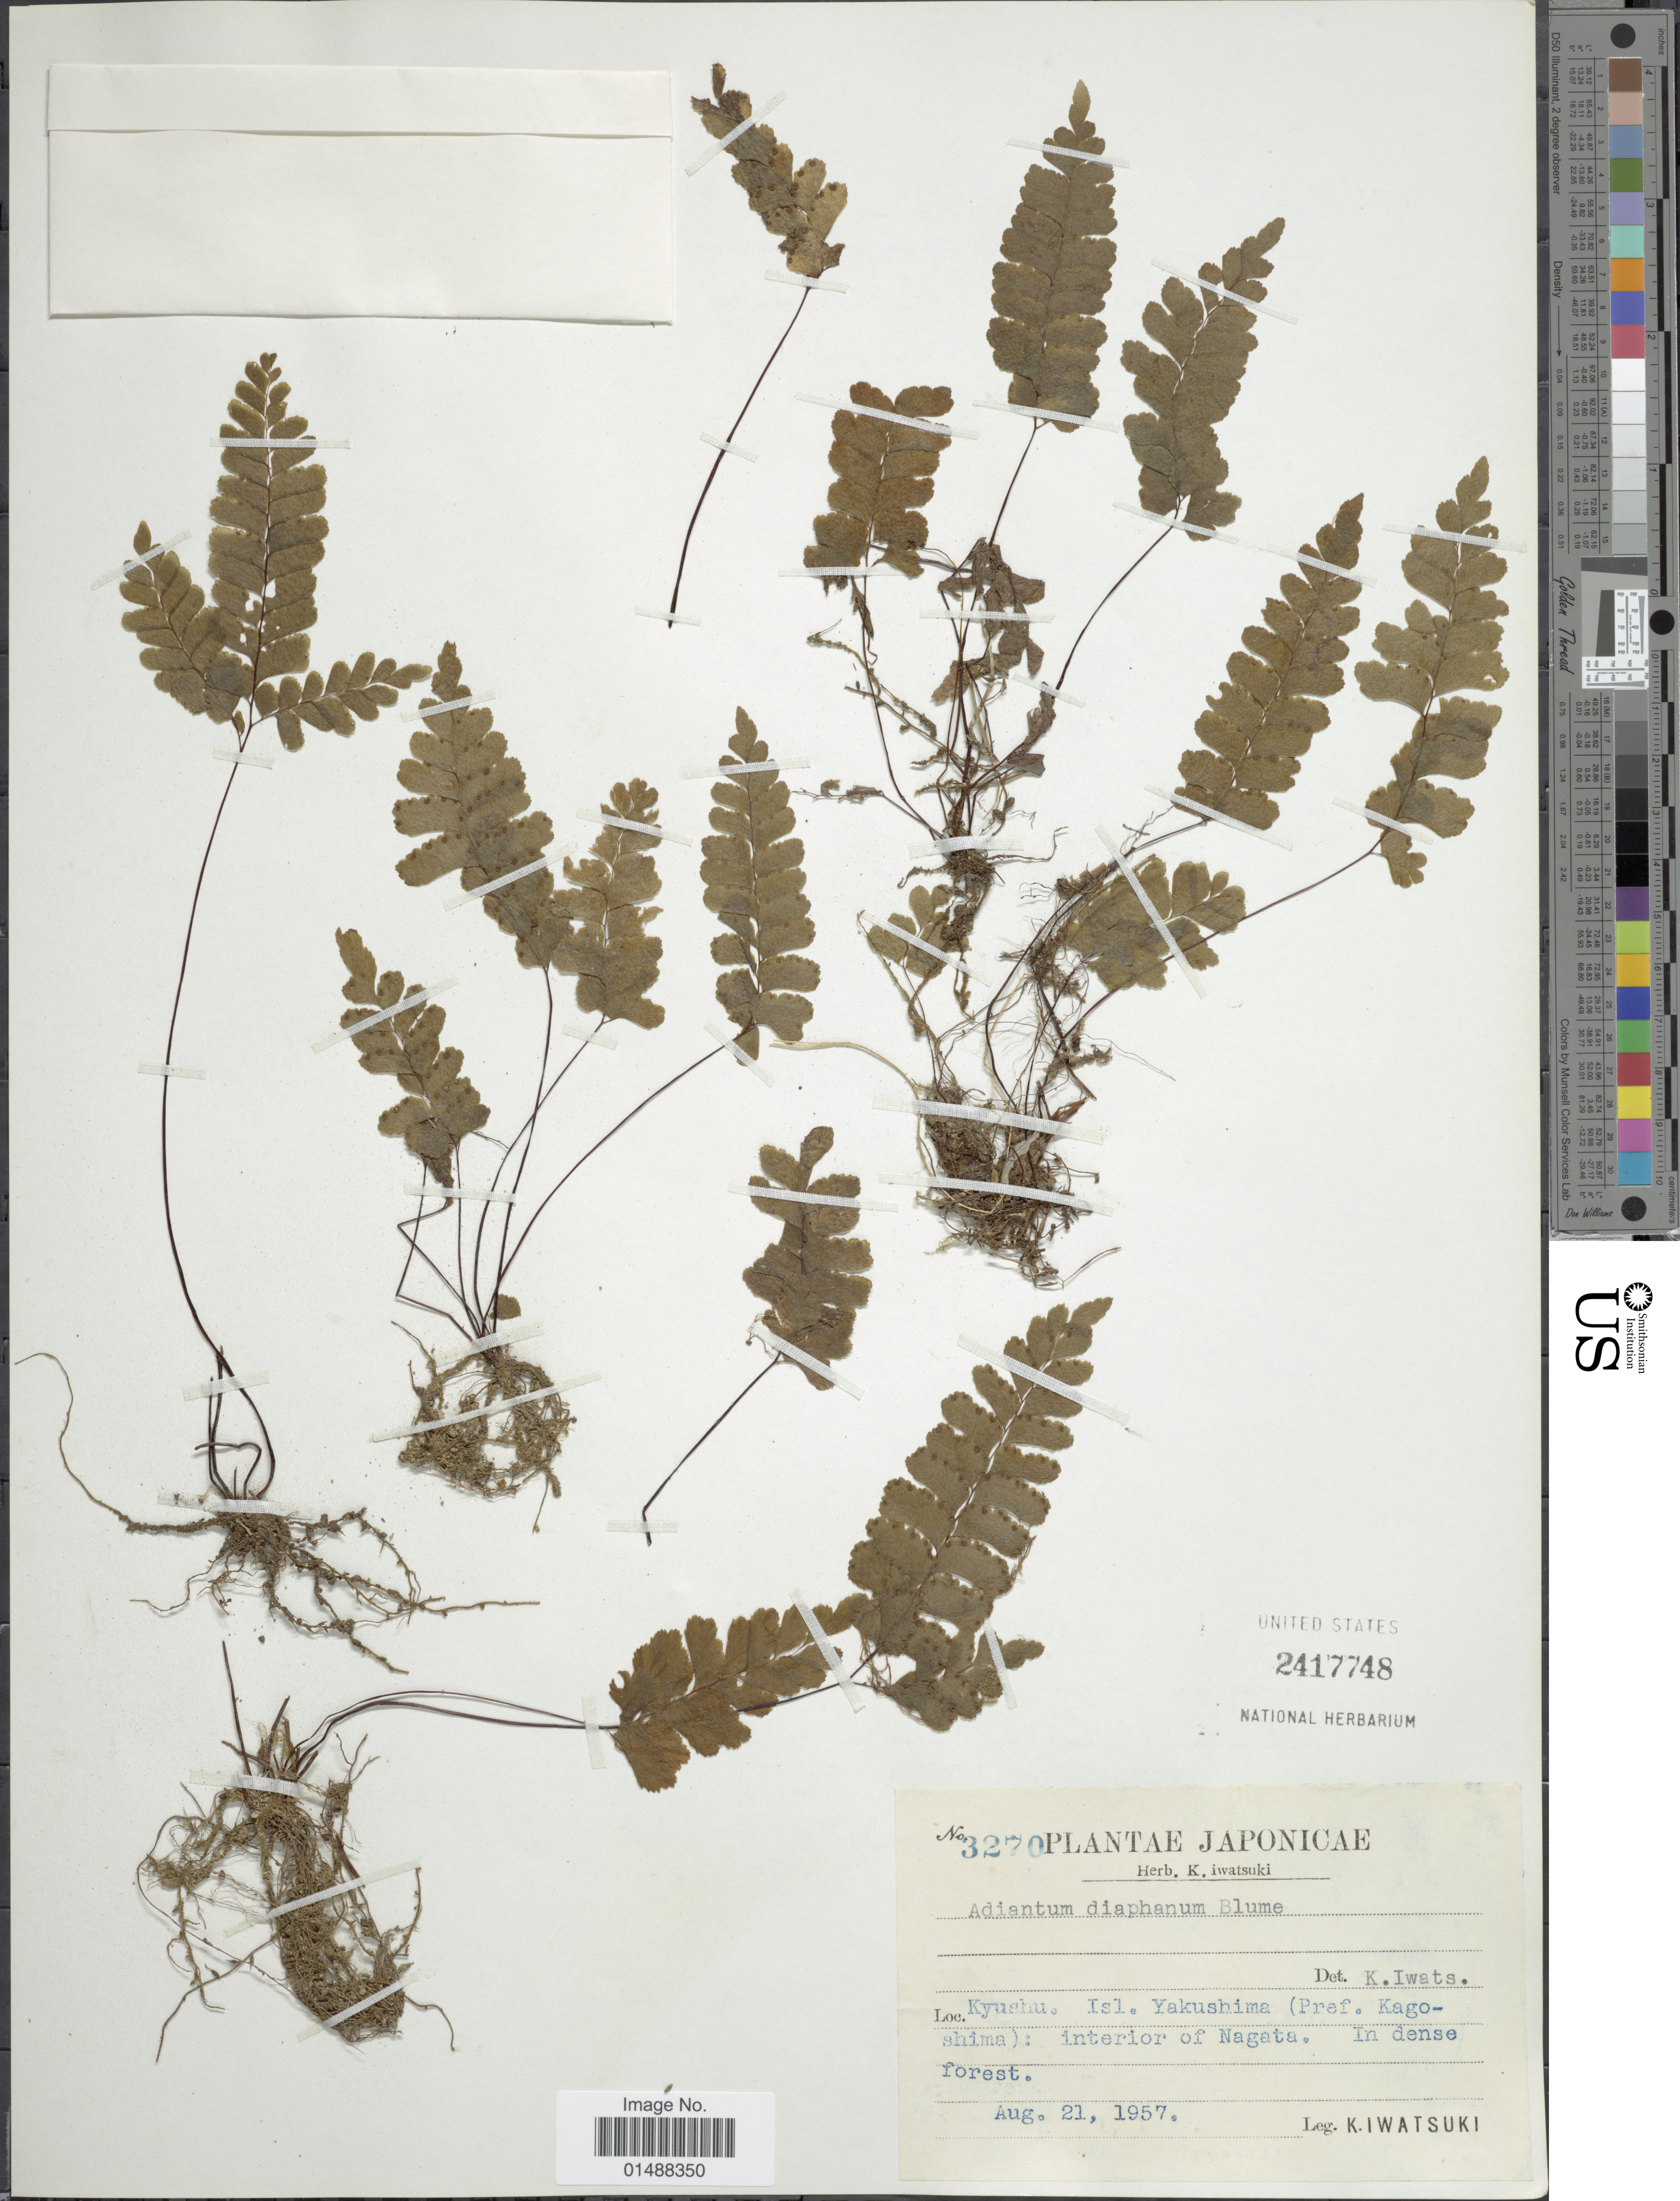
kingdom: Plantae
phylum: Tracheophyta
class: Polypodiopsida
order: Polypodiales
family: Pteridaceae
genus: Adiantum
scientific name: Adiantum diaphanum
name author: Blume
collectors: K. Iwatsuki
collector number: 3270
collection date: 1957-08-21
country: Japan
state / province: Kagosima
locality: Kyushu. Isl. Yakushima (Pref. Kago-shima): interior of Nagata.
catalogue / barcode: US 2417748